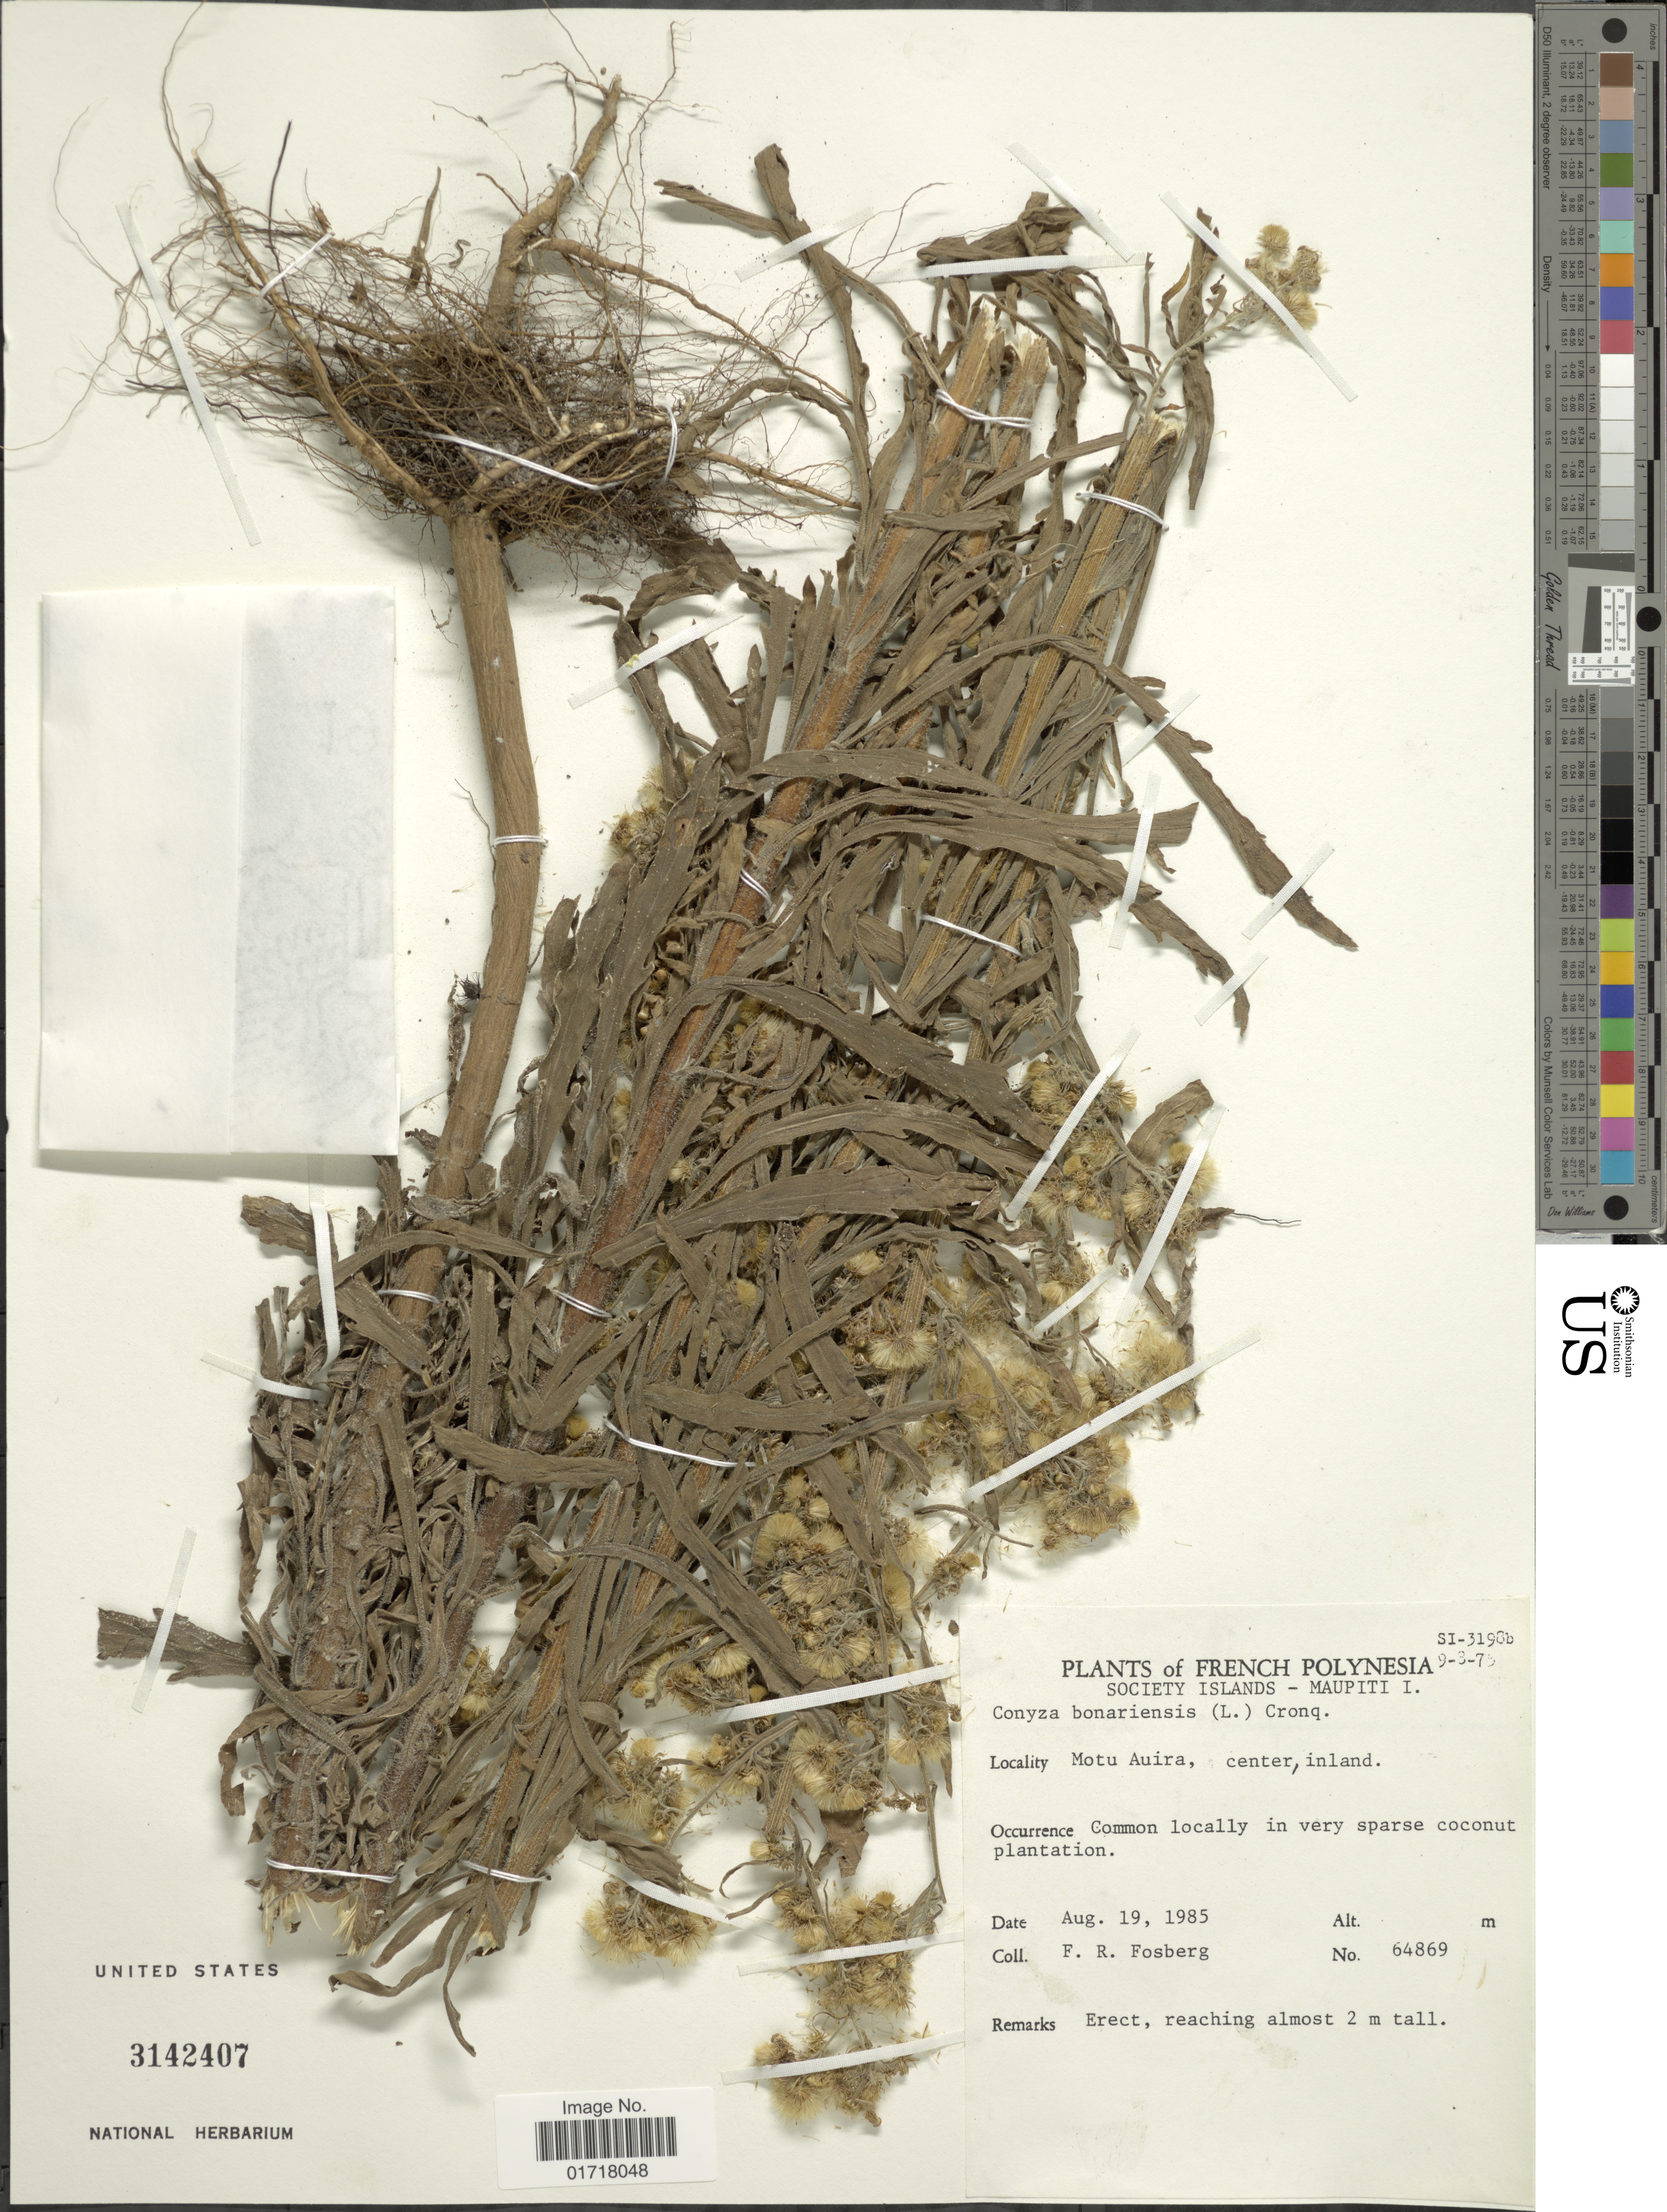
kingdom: Plantae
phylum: Tracheophyta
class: Magnoliopsida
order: Asterales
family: Asteraceae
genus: Erigeron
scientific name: Erigeron bonariensis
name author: L.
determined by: Wagner, W. L., (BOT), Smithsonian Institution - National Museum of Natural History (UNITED STATES)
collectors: F. R. Fosberg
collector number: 64869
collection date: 1985-08-19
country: French Polynesia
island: Maupiti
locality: Society Islands, Maupiti I., Motu Auira, center, inland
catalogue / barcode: US 3142407